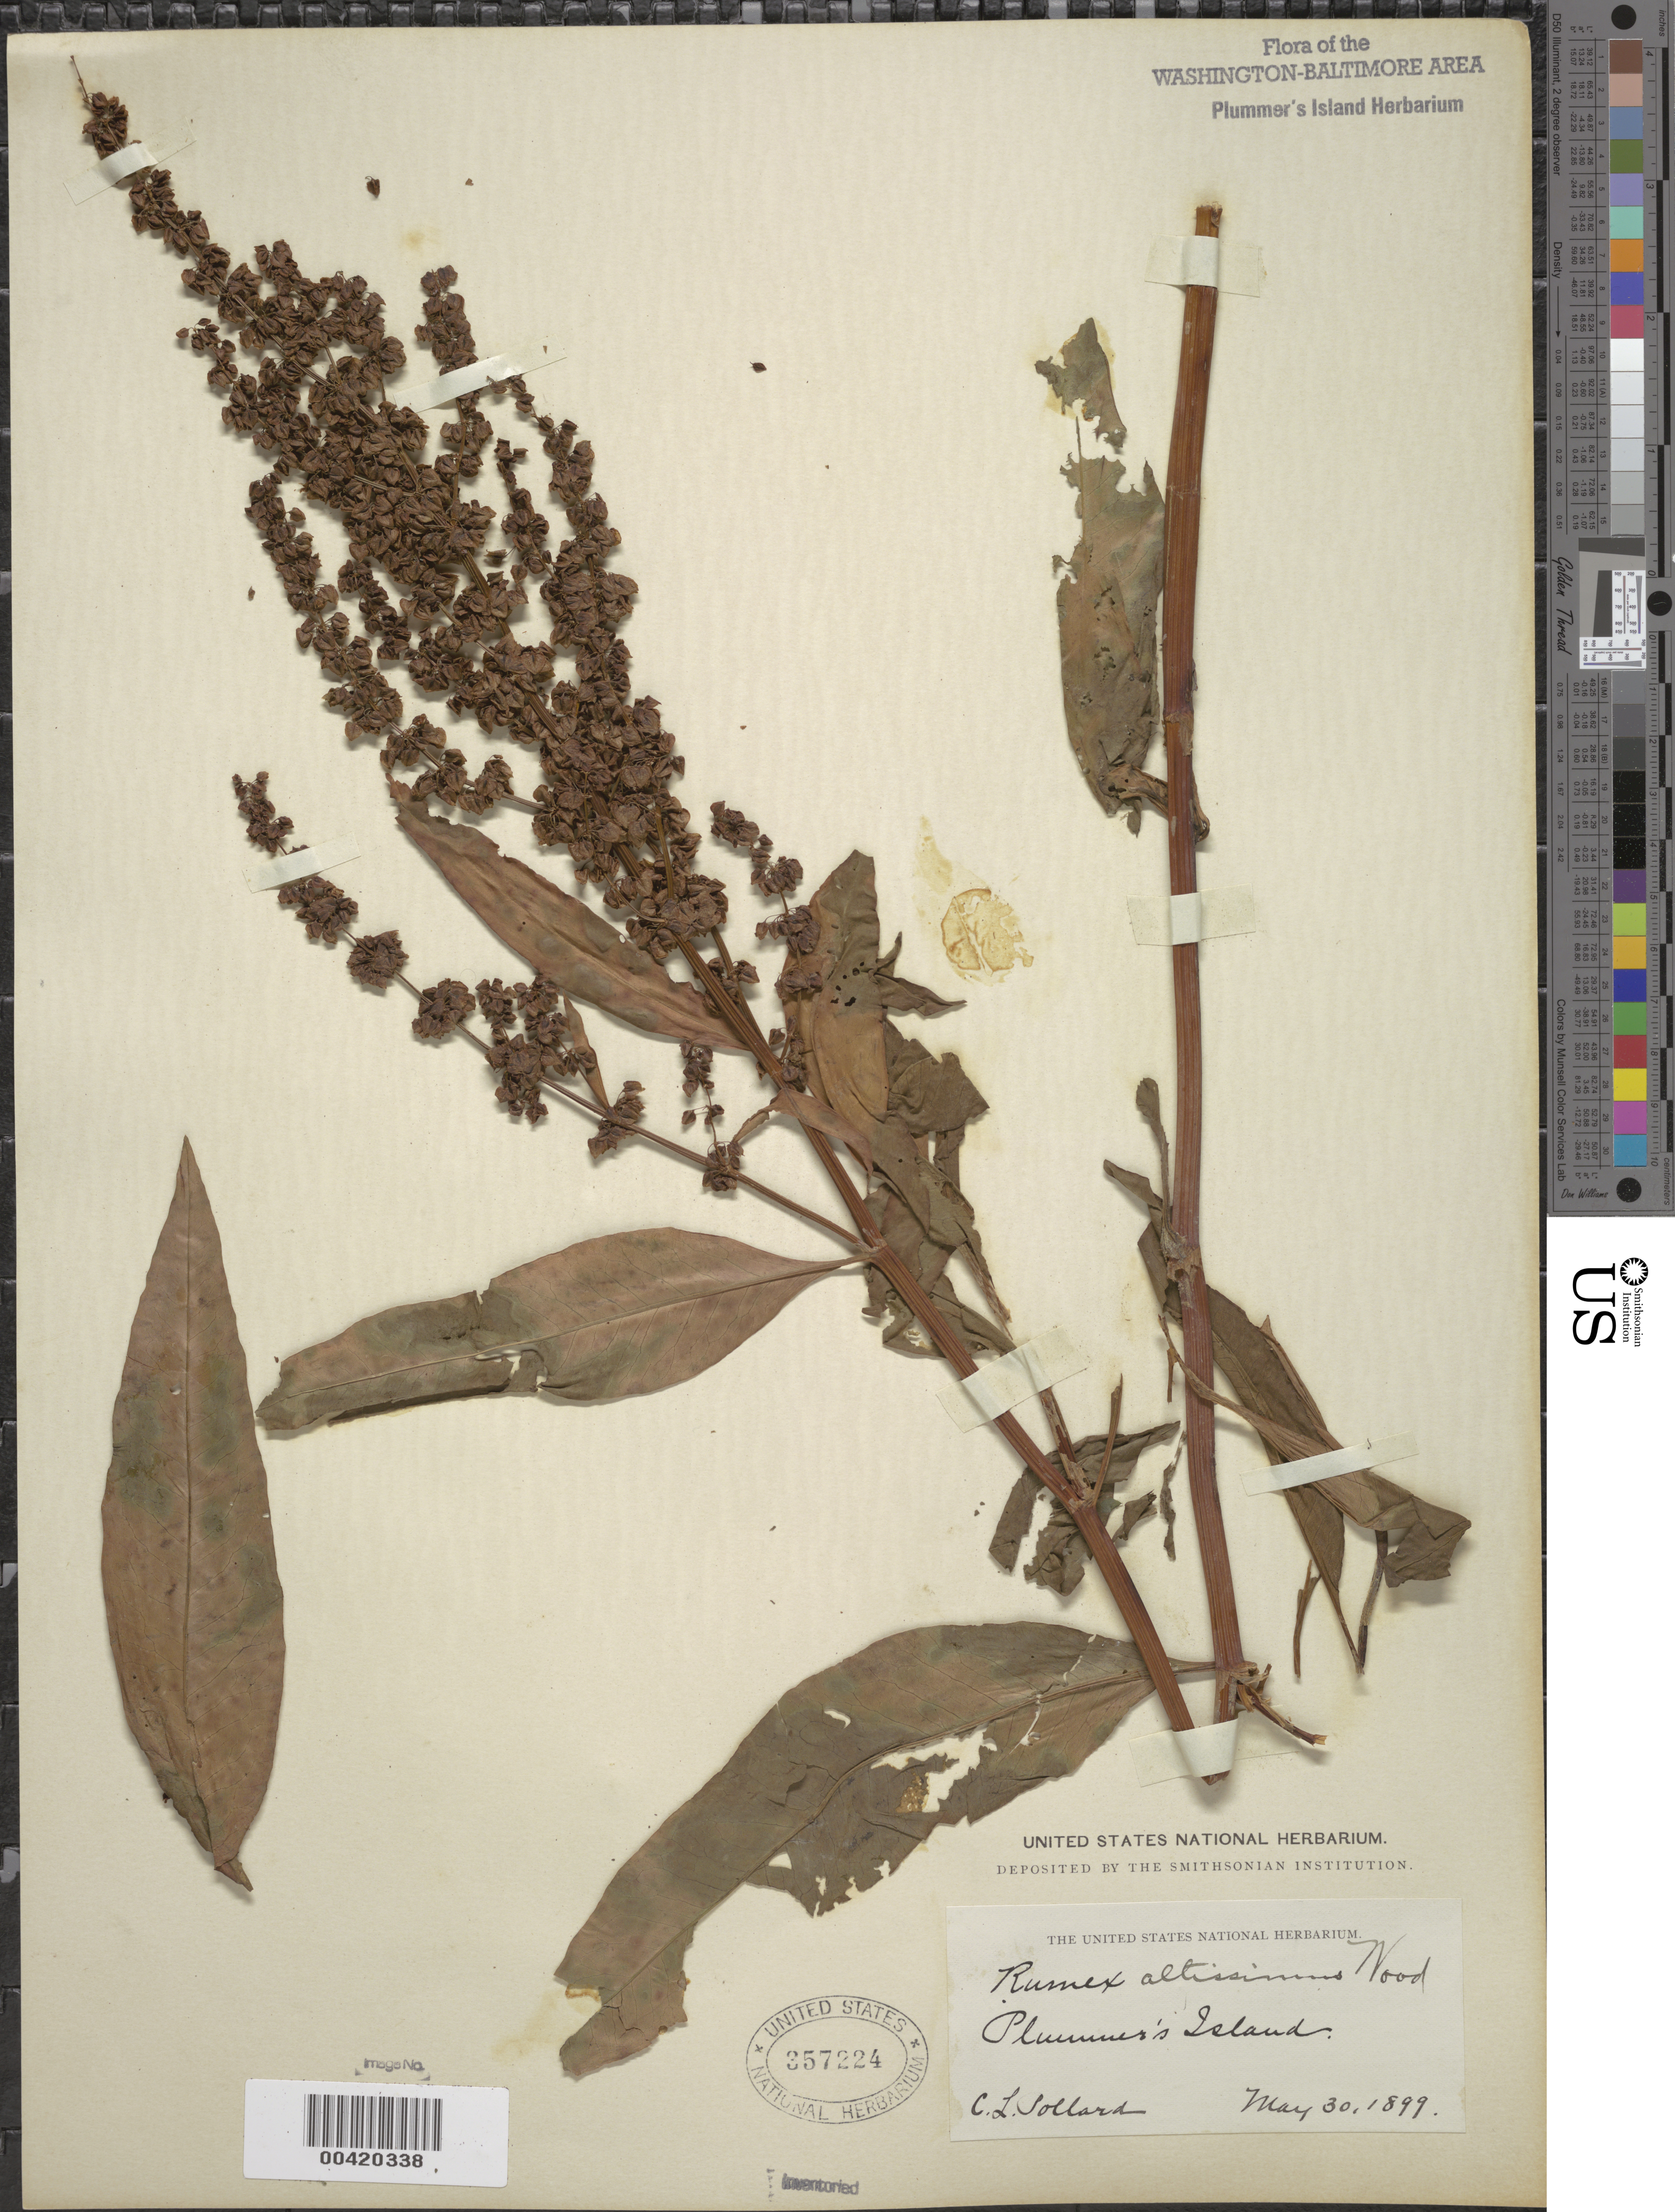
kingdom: Plantae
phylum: Tracheophyta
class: Magnoliopsida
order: Caryophyllales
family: Polygonaceae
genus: Rumex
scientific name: Rumex altissimus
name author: Alph. Wood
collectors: C. L. Pollard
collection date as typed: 30 May 1899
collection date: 1899-05-30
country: United States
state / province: Maryland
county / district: Montgomery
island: Plummers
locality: Plummer's Island C. & O. Canal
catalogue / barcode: US 357224